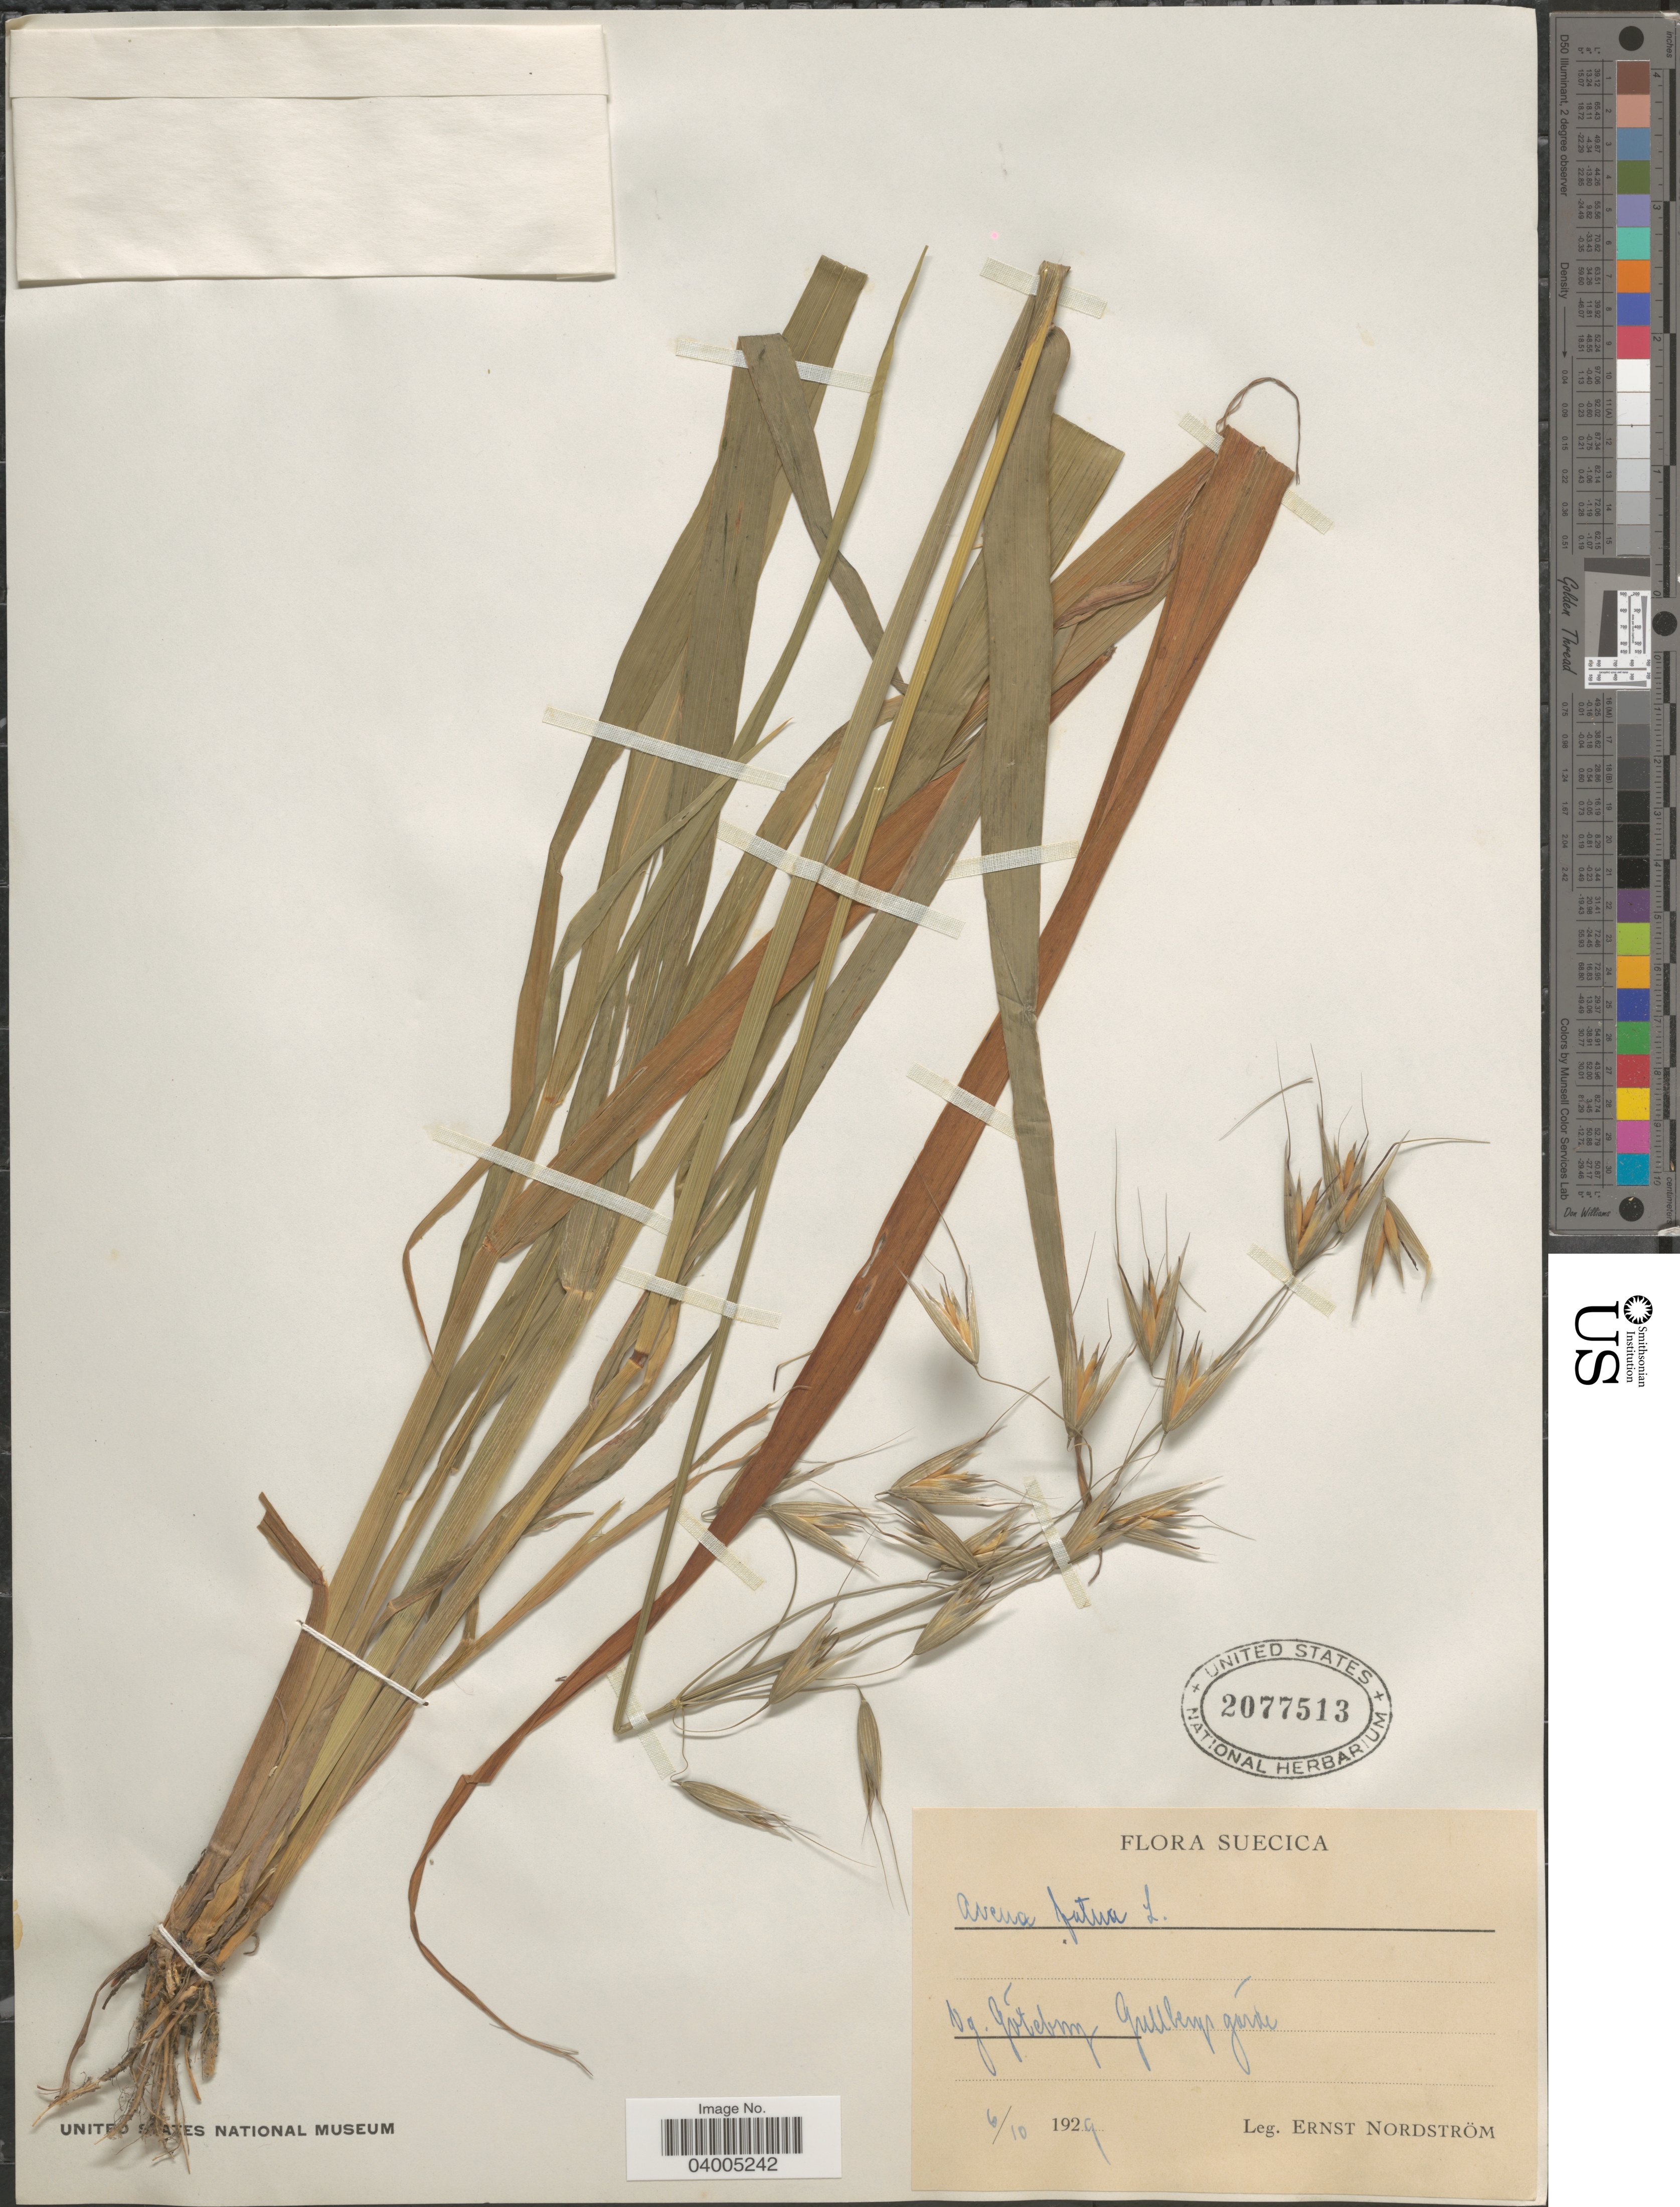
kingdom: Plantae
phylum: Tracheophyta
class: Liliopsida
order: Poales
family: Poaceae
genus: Avena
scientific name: Avena fatua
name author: L.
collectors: E. Nordström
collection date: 1929-10-06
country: Sweden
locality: Suecica. Vg. Góteborg Gullbergs gárde.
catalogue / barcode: US 2077513